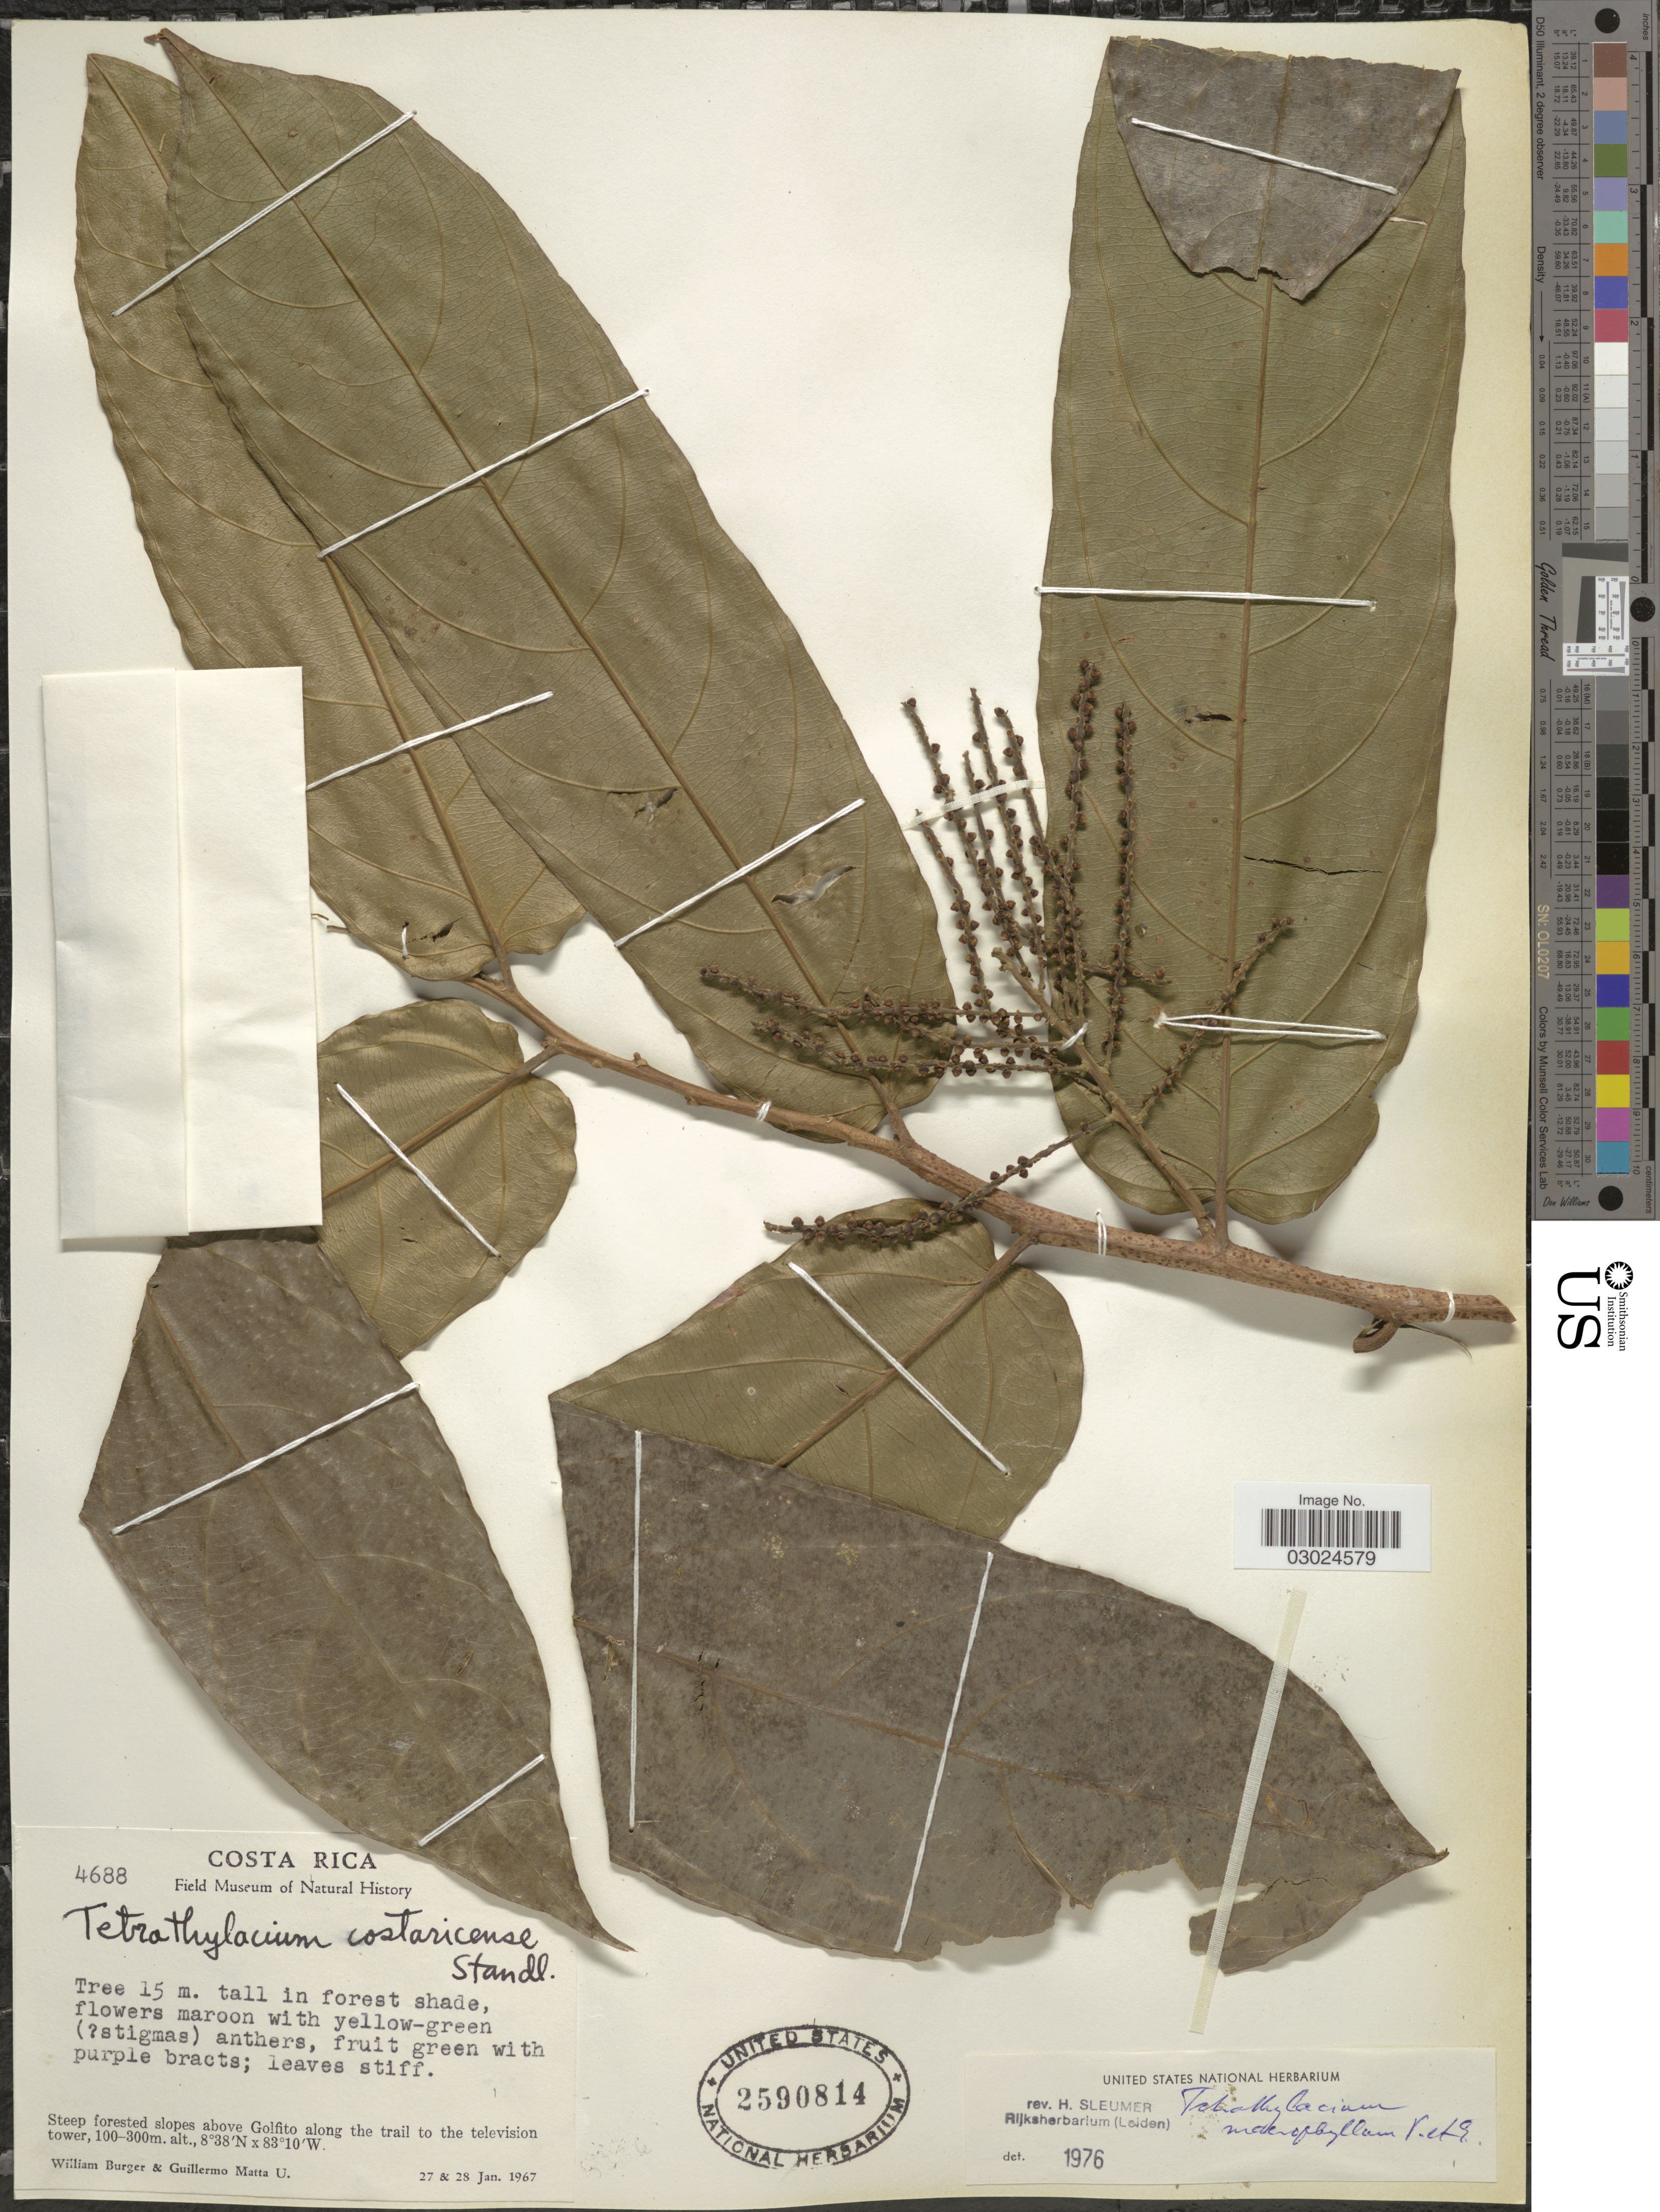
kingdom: Plantae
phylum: Tracheophyta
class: Magnoliopsida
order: Malpighiales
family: Salicaceae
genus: Tetrathylacium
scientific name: Tetrathylacium macrophyllum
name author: Poepp.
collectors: W. Burger & G. Matta U.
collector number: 4688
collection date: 1967-01-27/1967-01-28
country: Costa Rica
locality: Steep forested slopes above Golfito along the trail to the television tower.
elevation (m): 100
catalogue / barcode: US 2590814